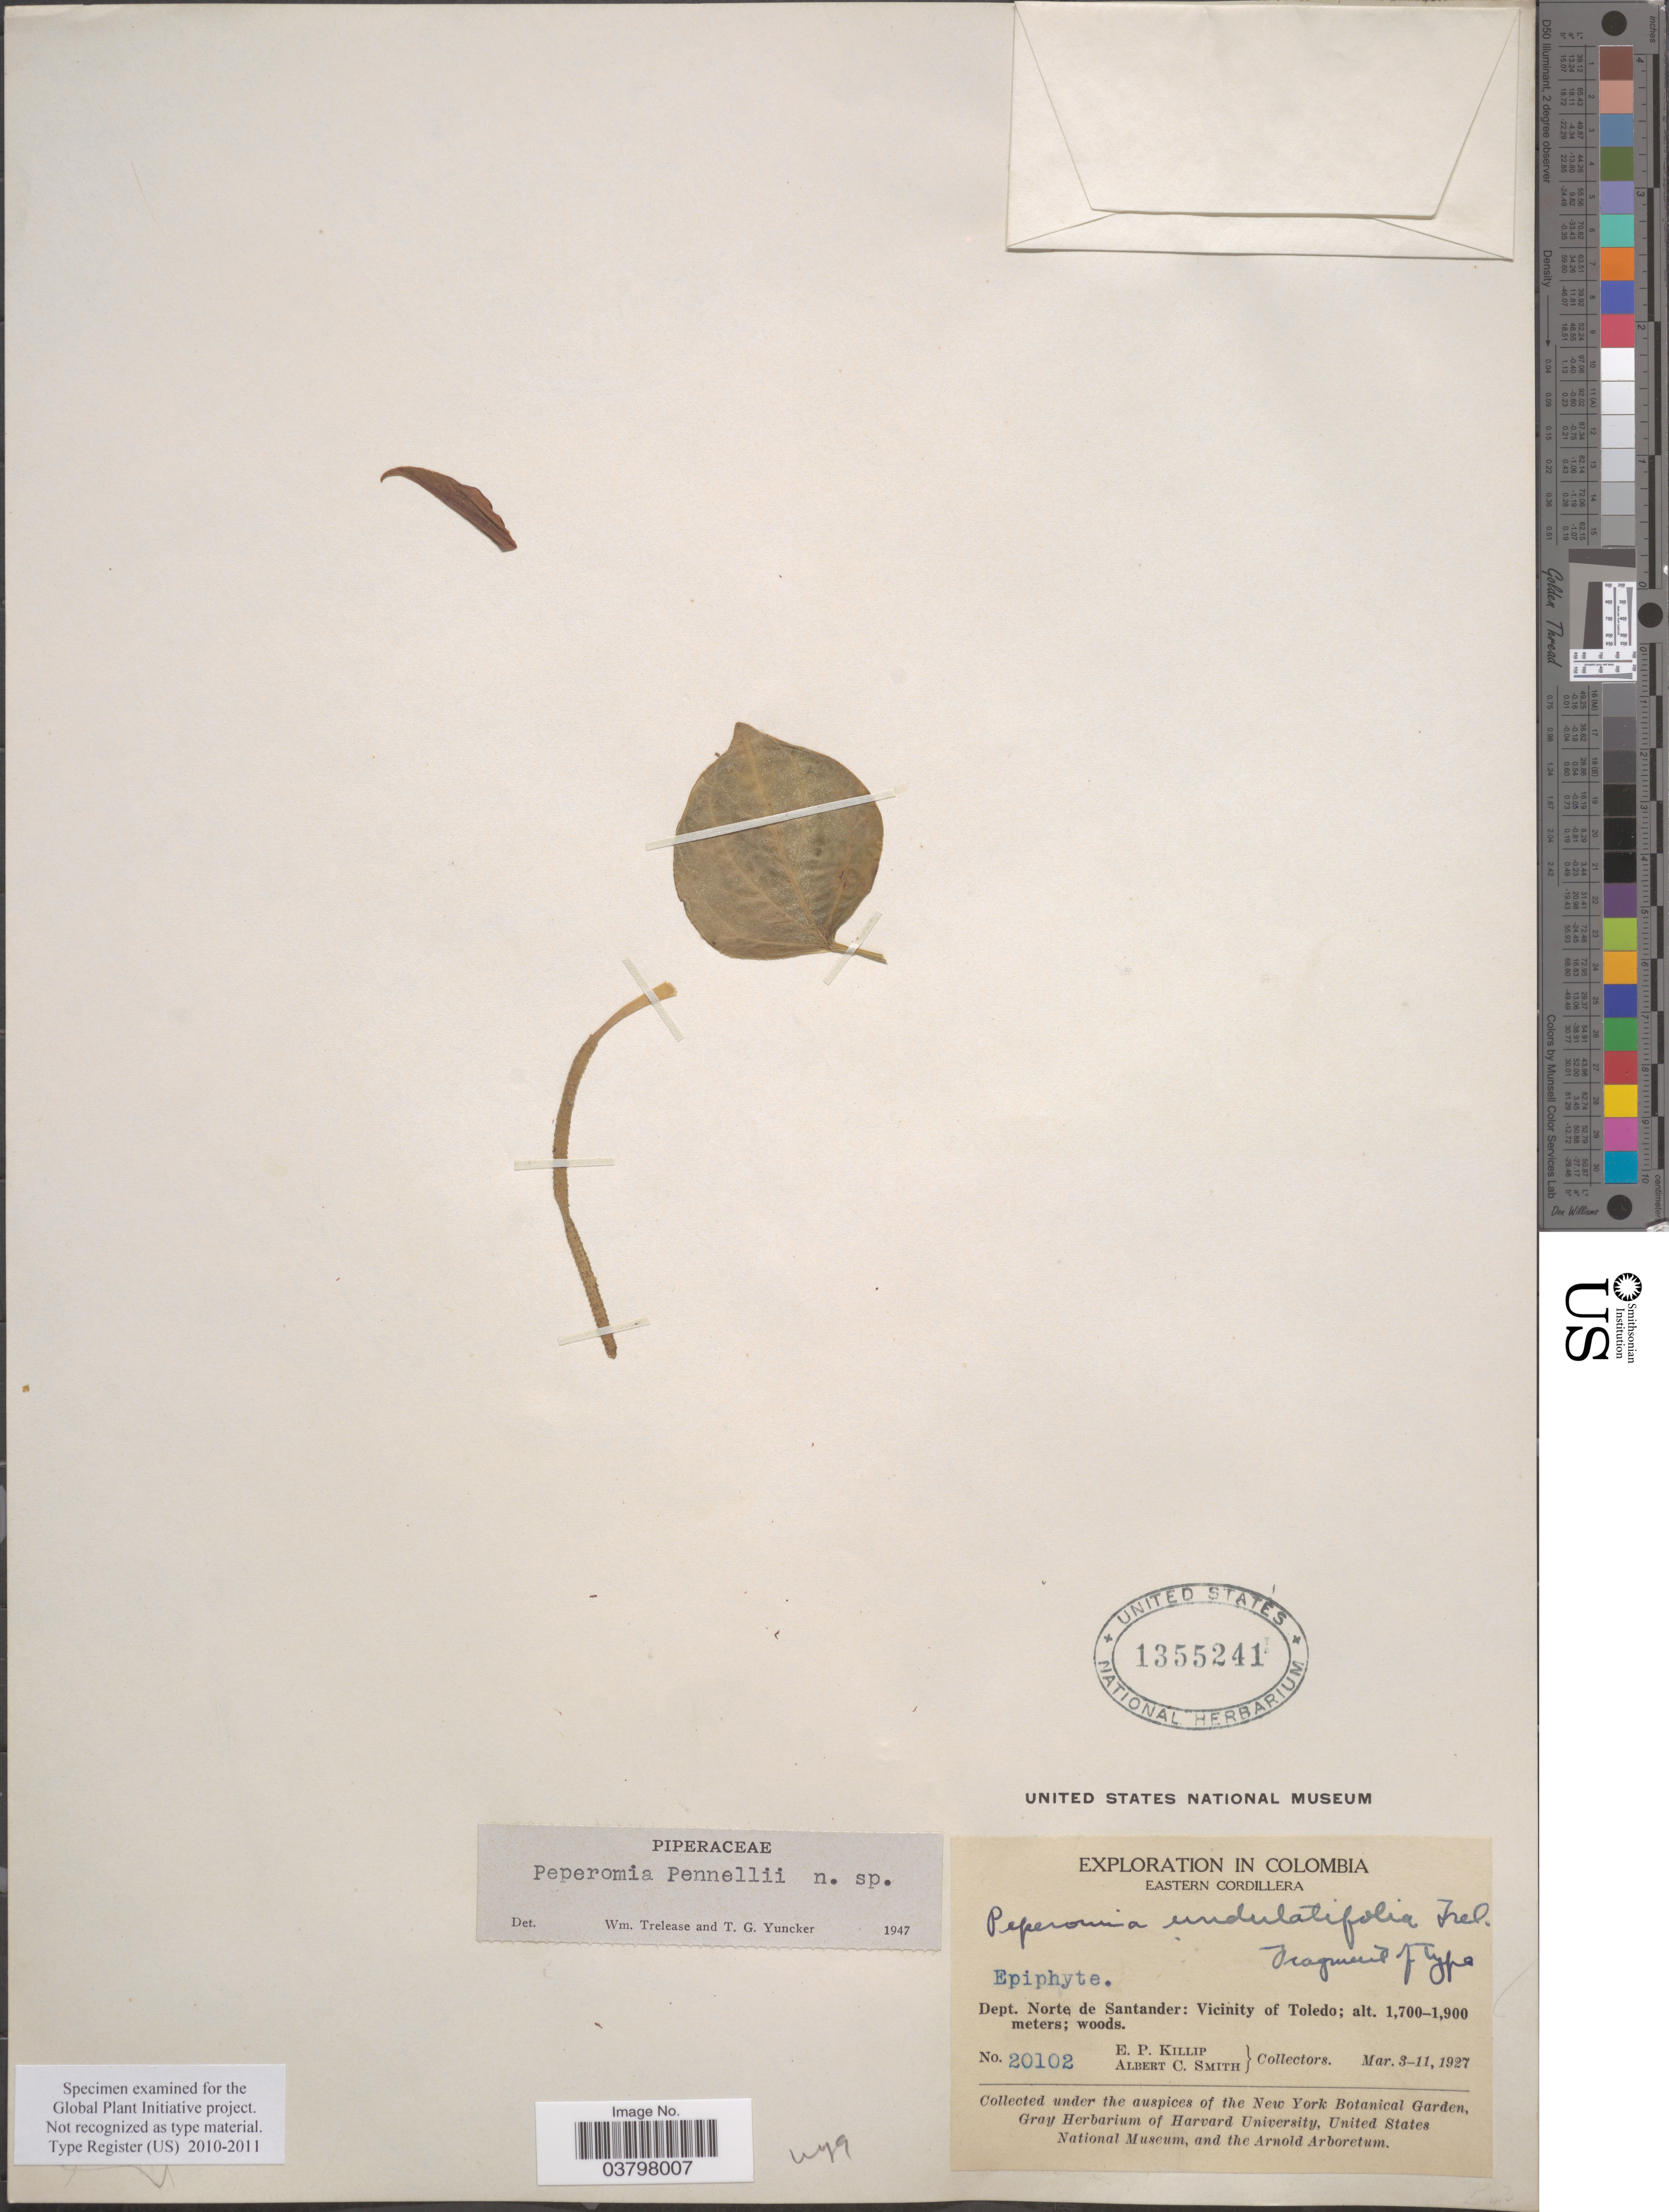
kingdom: Plantae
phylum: Tracheophyta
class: Magnoliopsida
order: Piperales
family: Piperaceae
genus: Peperomia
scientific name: Peperomia pennellii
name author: Trel. & Yunck.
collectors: E. P. Killip & A. C. Smith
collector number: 20102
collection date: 1927-03-03/1927-03-11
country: Colombia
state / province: Norte de Santander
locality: Eastern Cordillera. Dept. Norte de Santander: Vicinity of Toledo.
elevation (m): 1700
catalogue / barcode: US 1355241